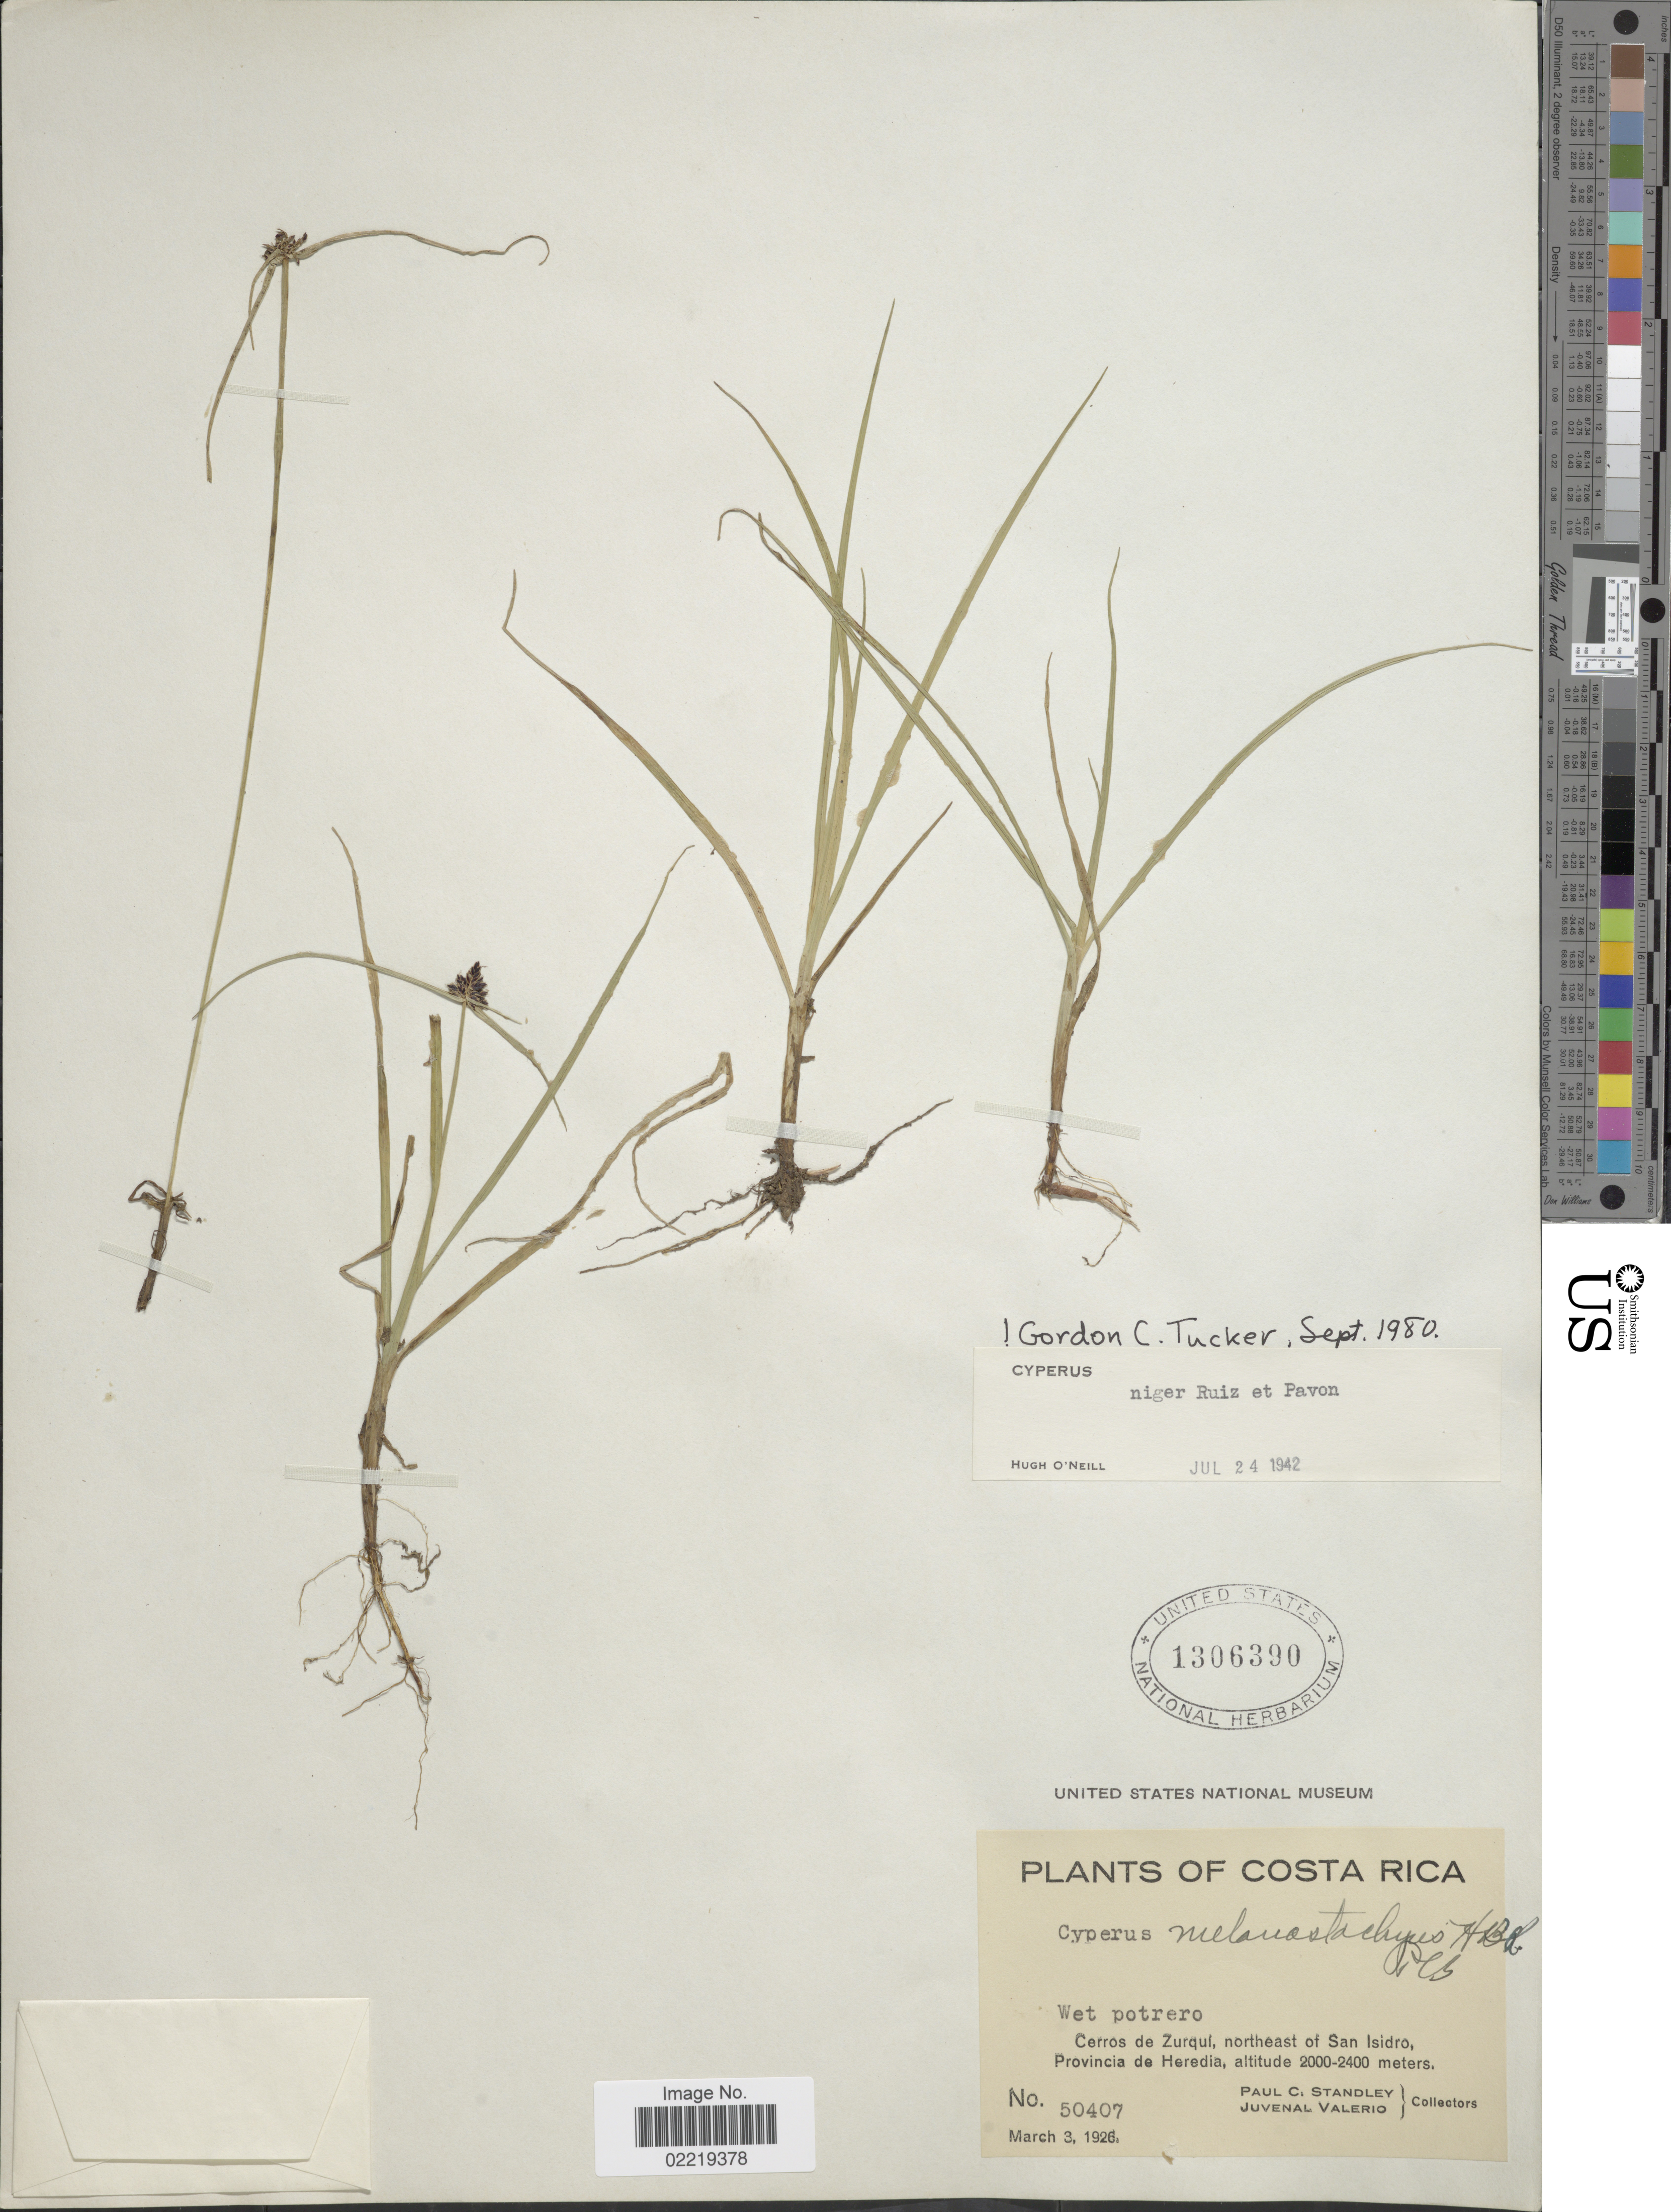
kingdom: Plantae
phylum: Tracheophyta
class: Liliopsida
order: Poales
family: Cyperaceae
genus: Cyperus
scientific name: Cyperus niger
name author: Ruiz & Pav.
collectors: P. C. Standley & J. Valerio R.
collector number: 50407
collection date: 1926-03-03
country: Costa Rica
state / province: Heredia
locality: Cerro de Zurqui, northeast of San Isidro, Provincia de Heredia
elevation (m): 2000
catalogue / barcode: US 1306390